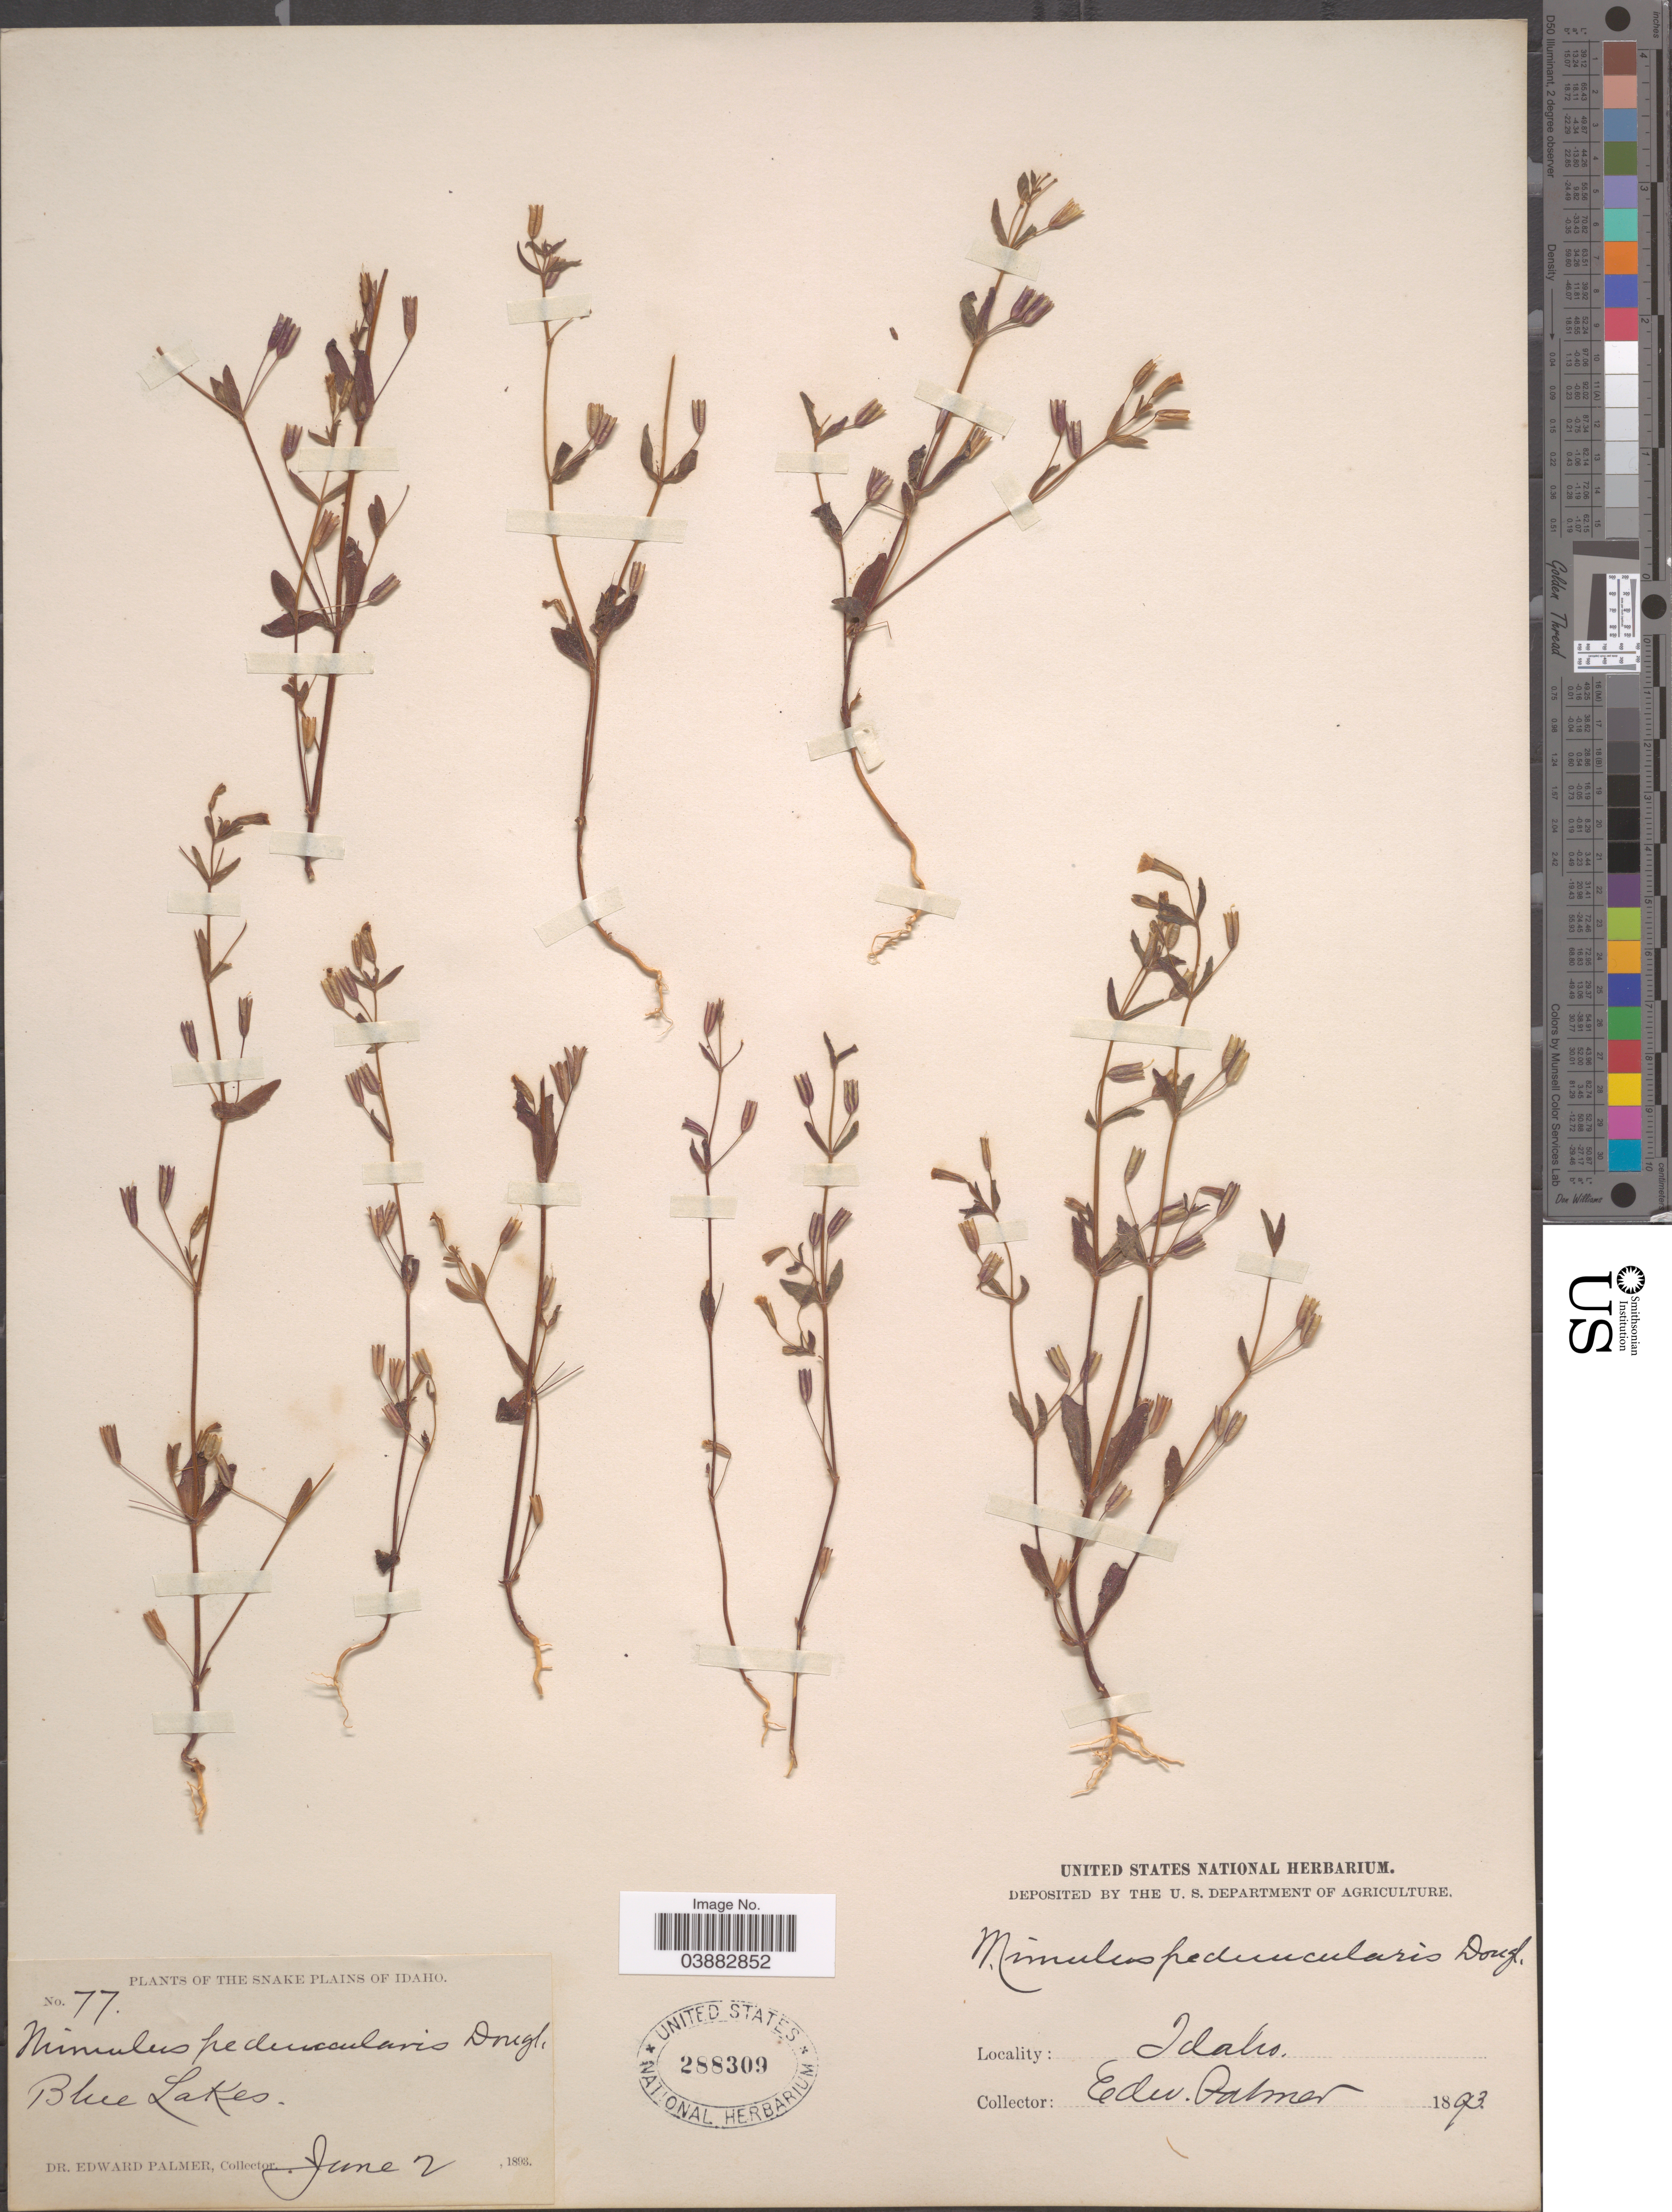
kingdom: Plantae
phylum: Tracheophyta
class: Magnoliopsida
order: Lamiales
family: Phrymaceae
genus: Mimulus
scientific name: Mimulus rubellus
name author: A. Gray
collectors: E. Palmer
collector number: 77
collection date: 1893-06-02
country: United States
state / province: Idaho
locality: The Snake Plains of Idaho. Blue Lakes.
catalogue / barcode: US 288309